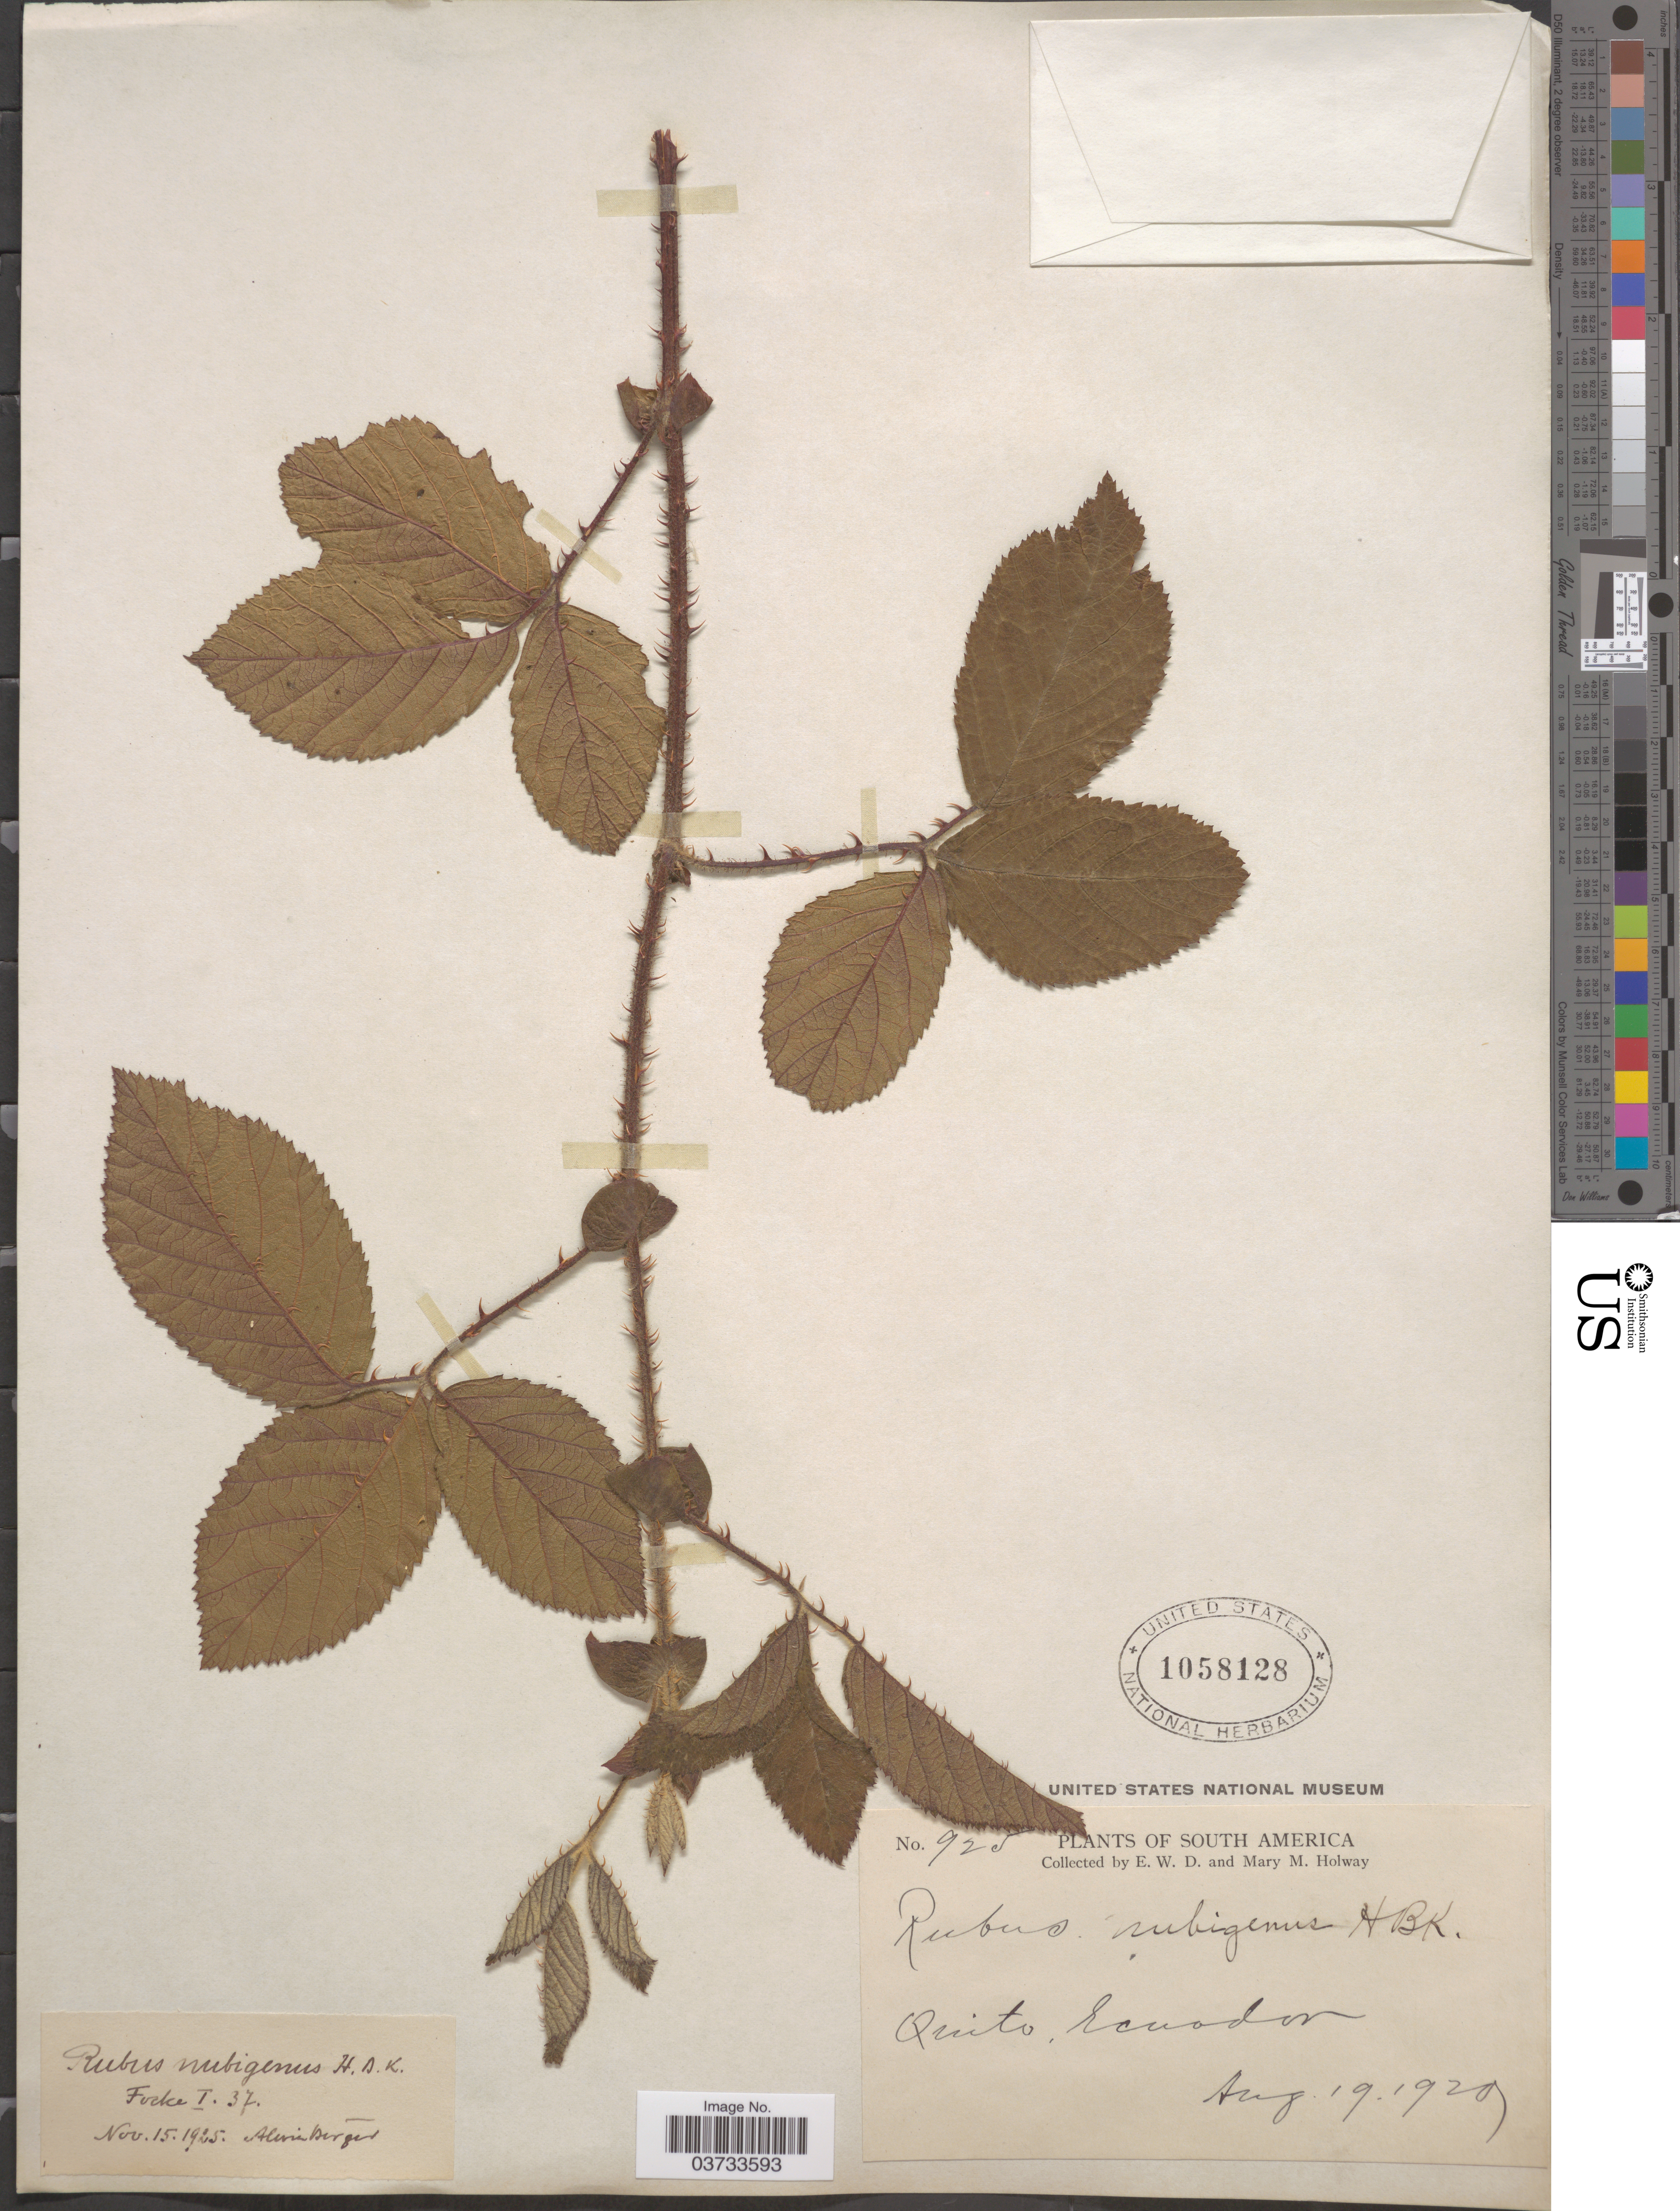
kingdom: Plantae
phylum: Tracheophyta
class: Magnoliopsida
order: Rosales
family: Rosaceae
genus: Rubus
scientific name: Rubus nubigenus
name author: Kunth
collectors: E. W. D. Holway & M. M. Holway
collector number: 925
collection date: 1920-08-19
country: Ecuador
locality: Quito.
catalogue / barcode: US 1058128